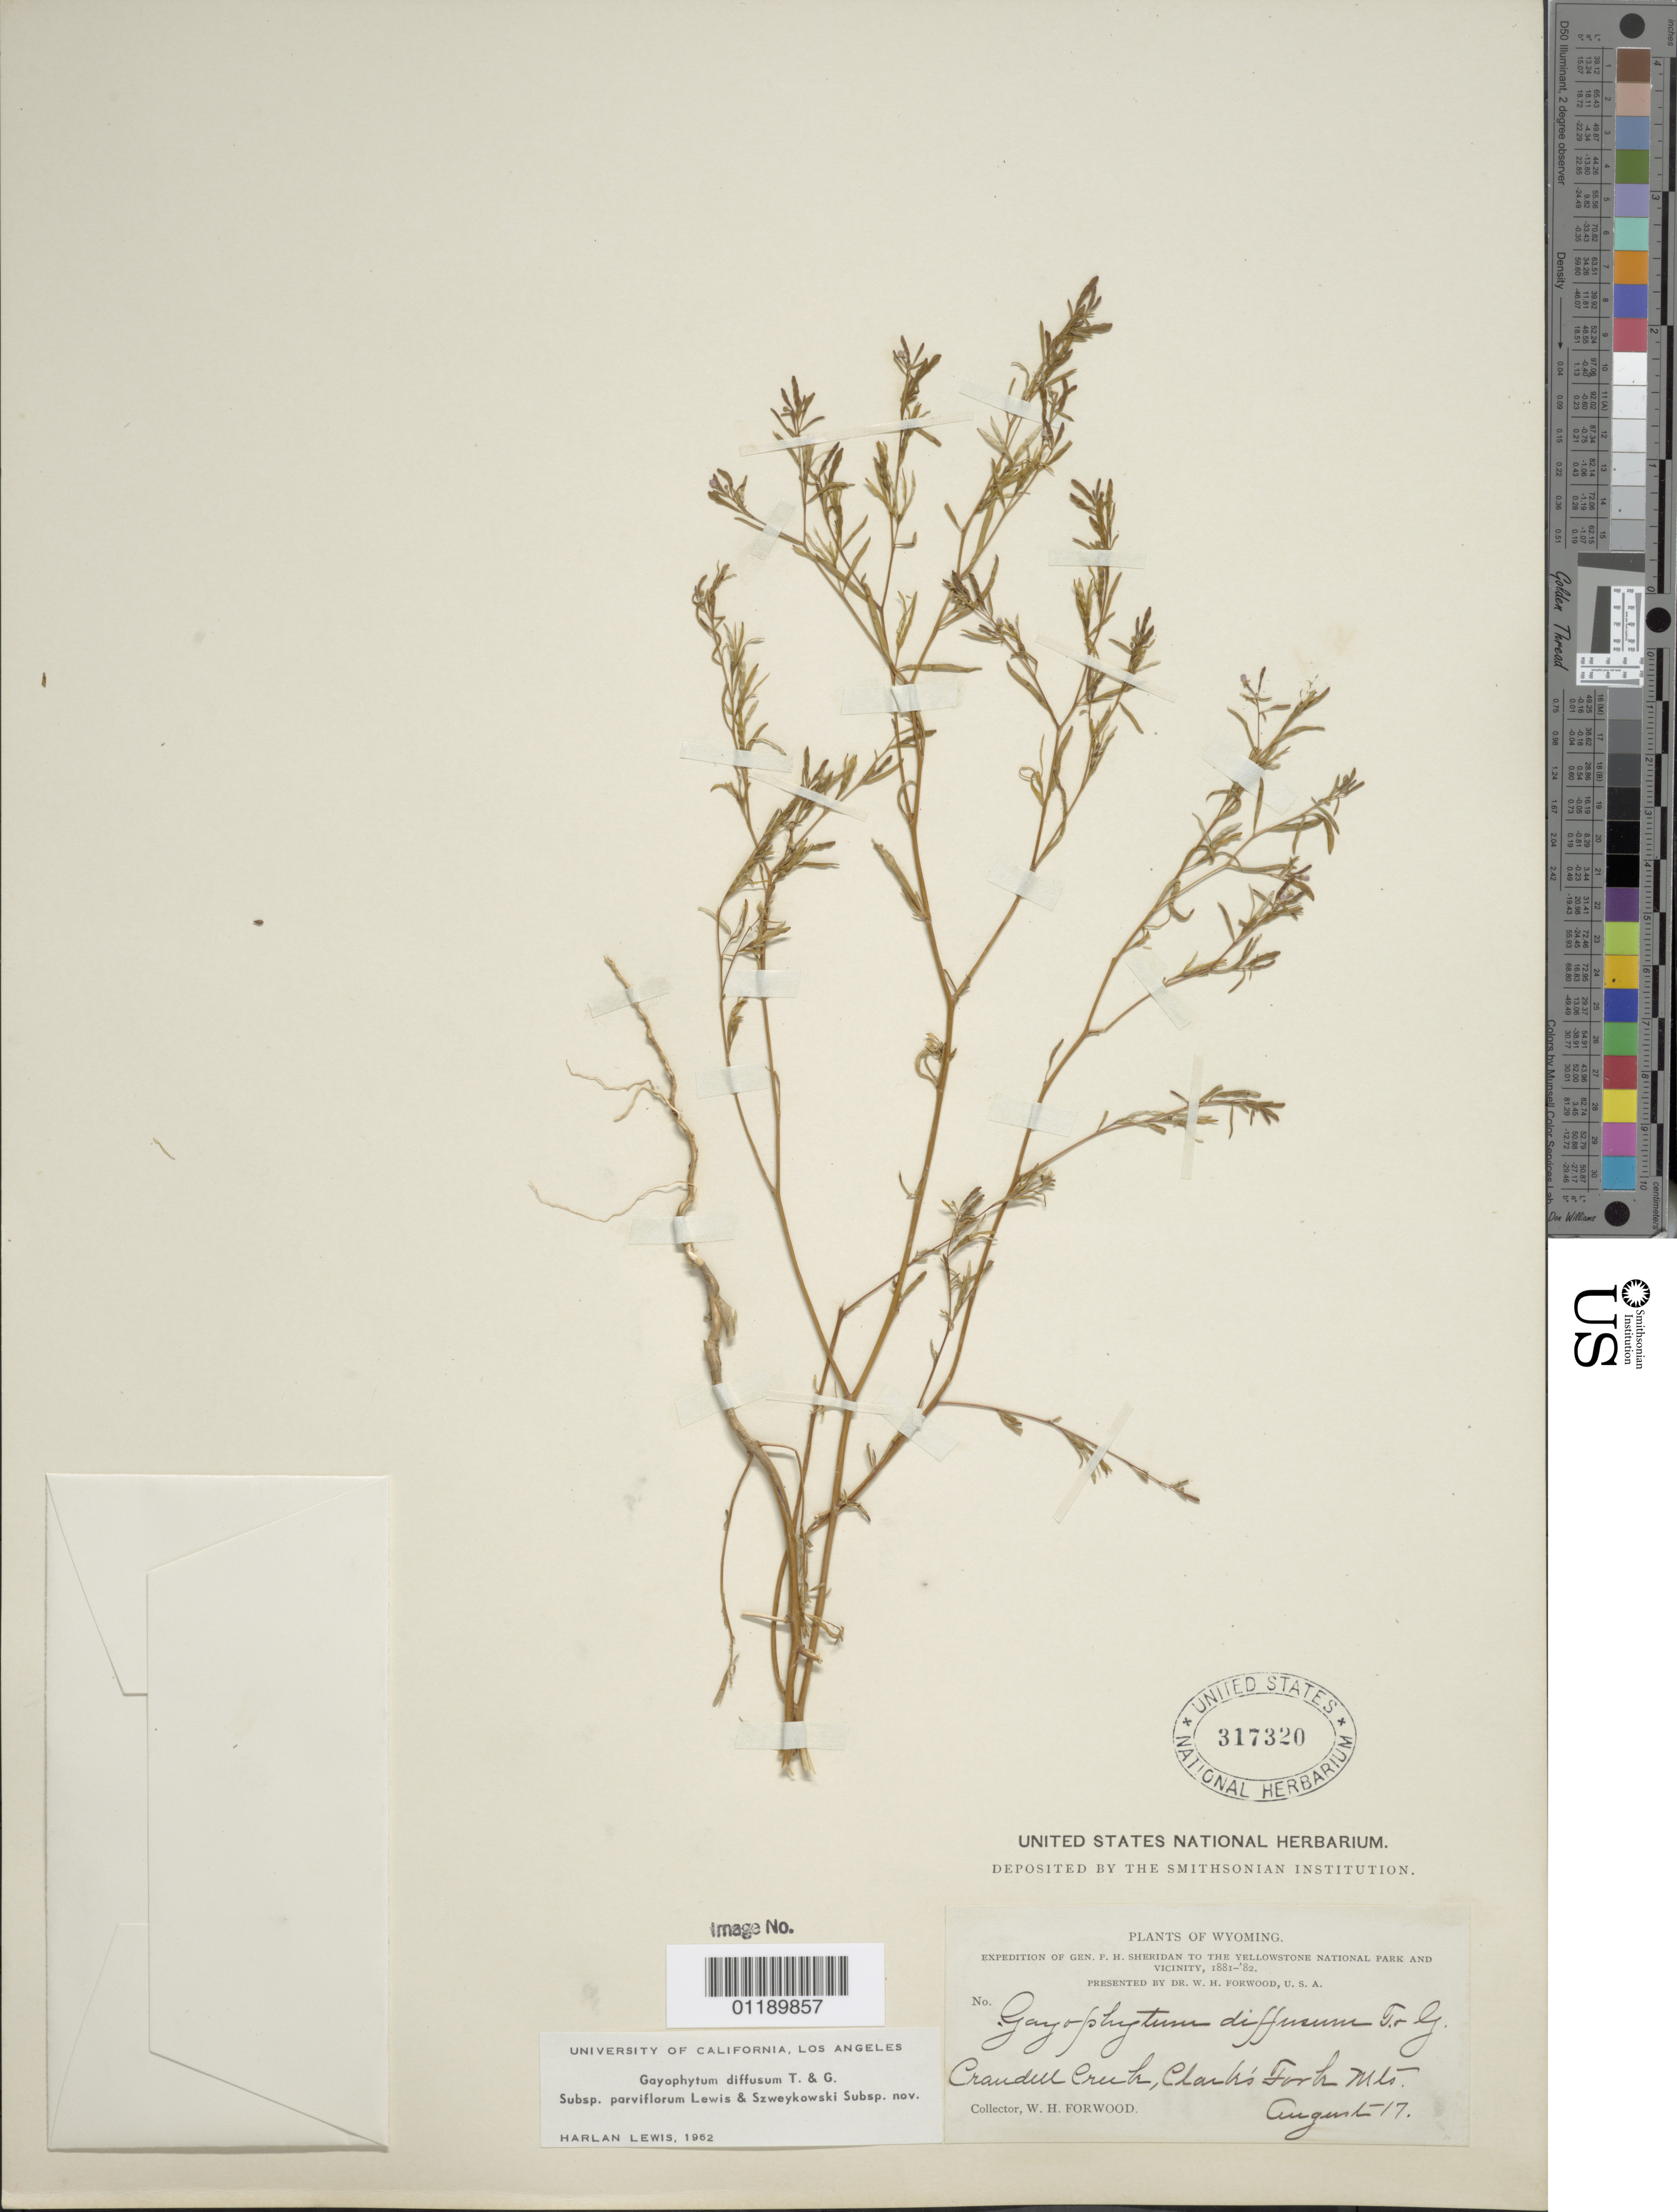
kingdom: Plantae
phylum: Tracheophyta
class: Magnoliopsida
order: Myrtales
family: Onagraceae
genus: Gayophytum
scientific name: Gayophytum diffusum subsp. parviflorum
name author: F. H. Lewis & Szweyk.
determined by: Lewis, H.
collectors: W. Forwood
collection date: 1881-08-17 or 1882-08-17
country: United States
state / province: Wyoming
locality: Crandall Creek, Clark's Fork Mountains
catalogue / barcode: US 317320